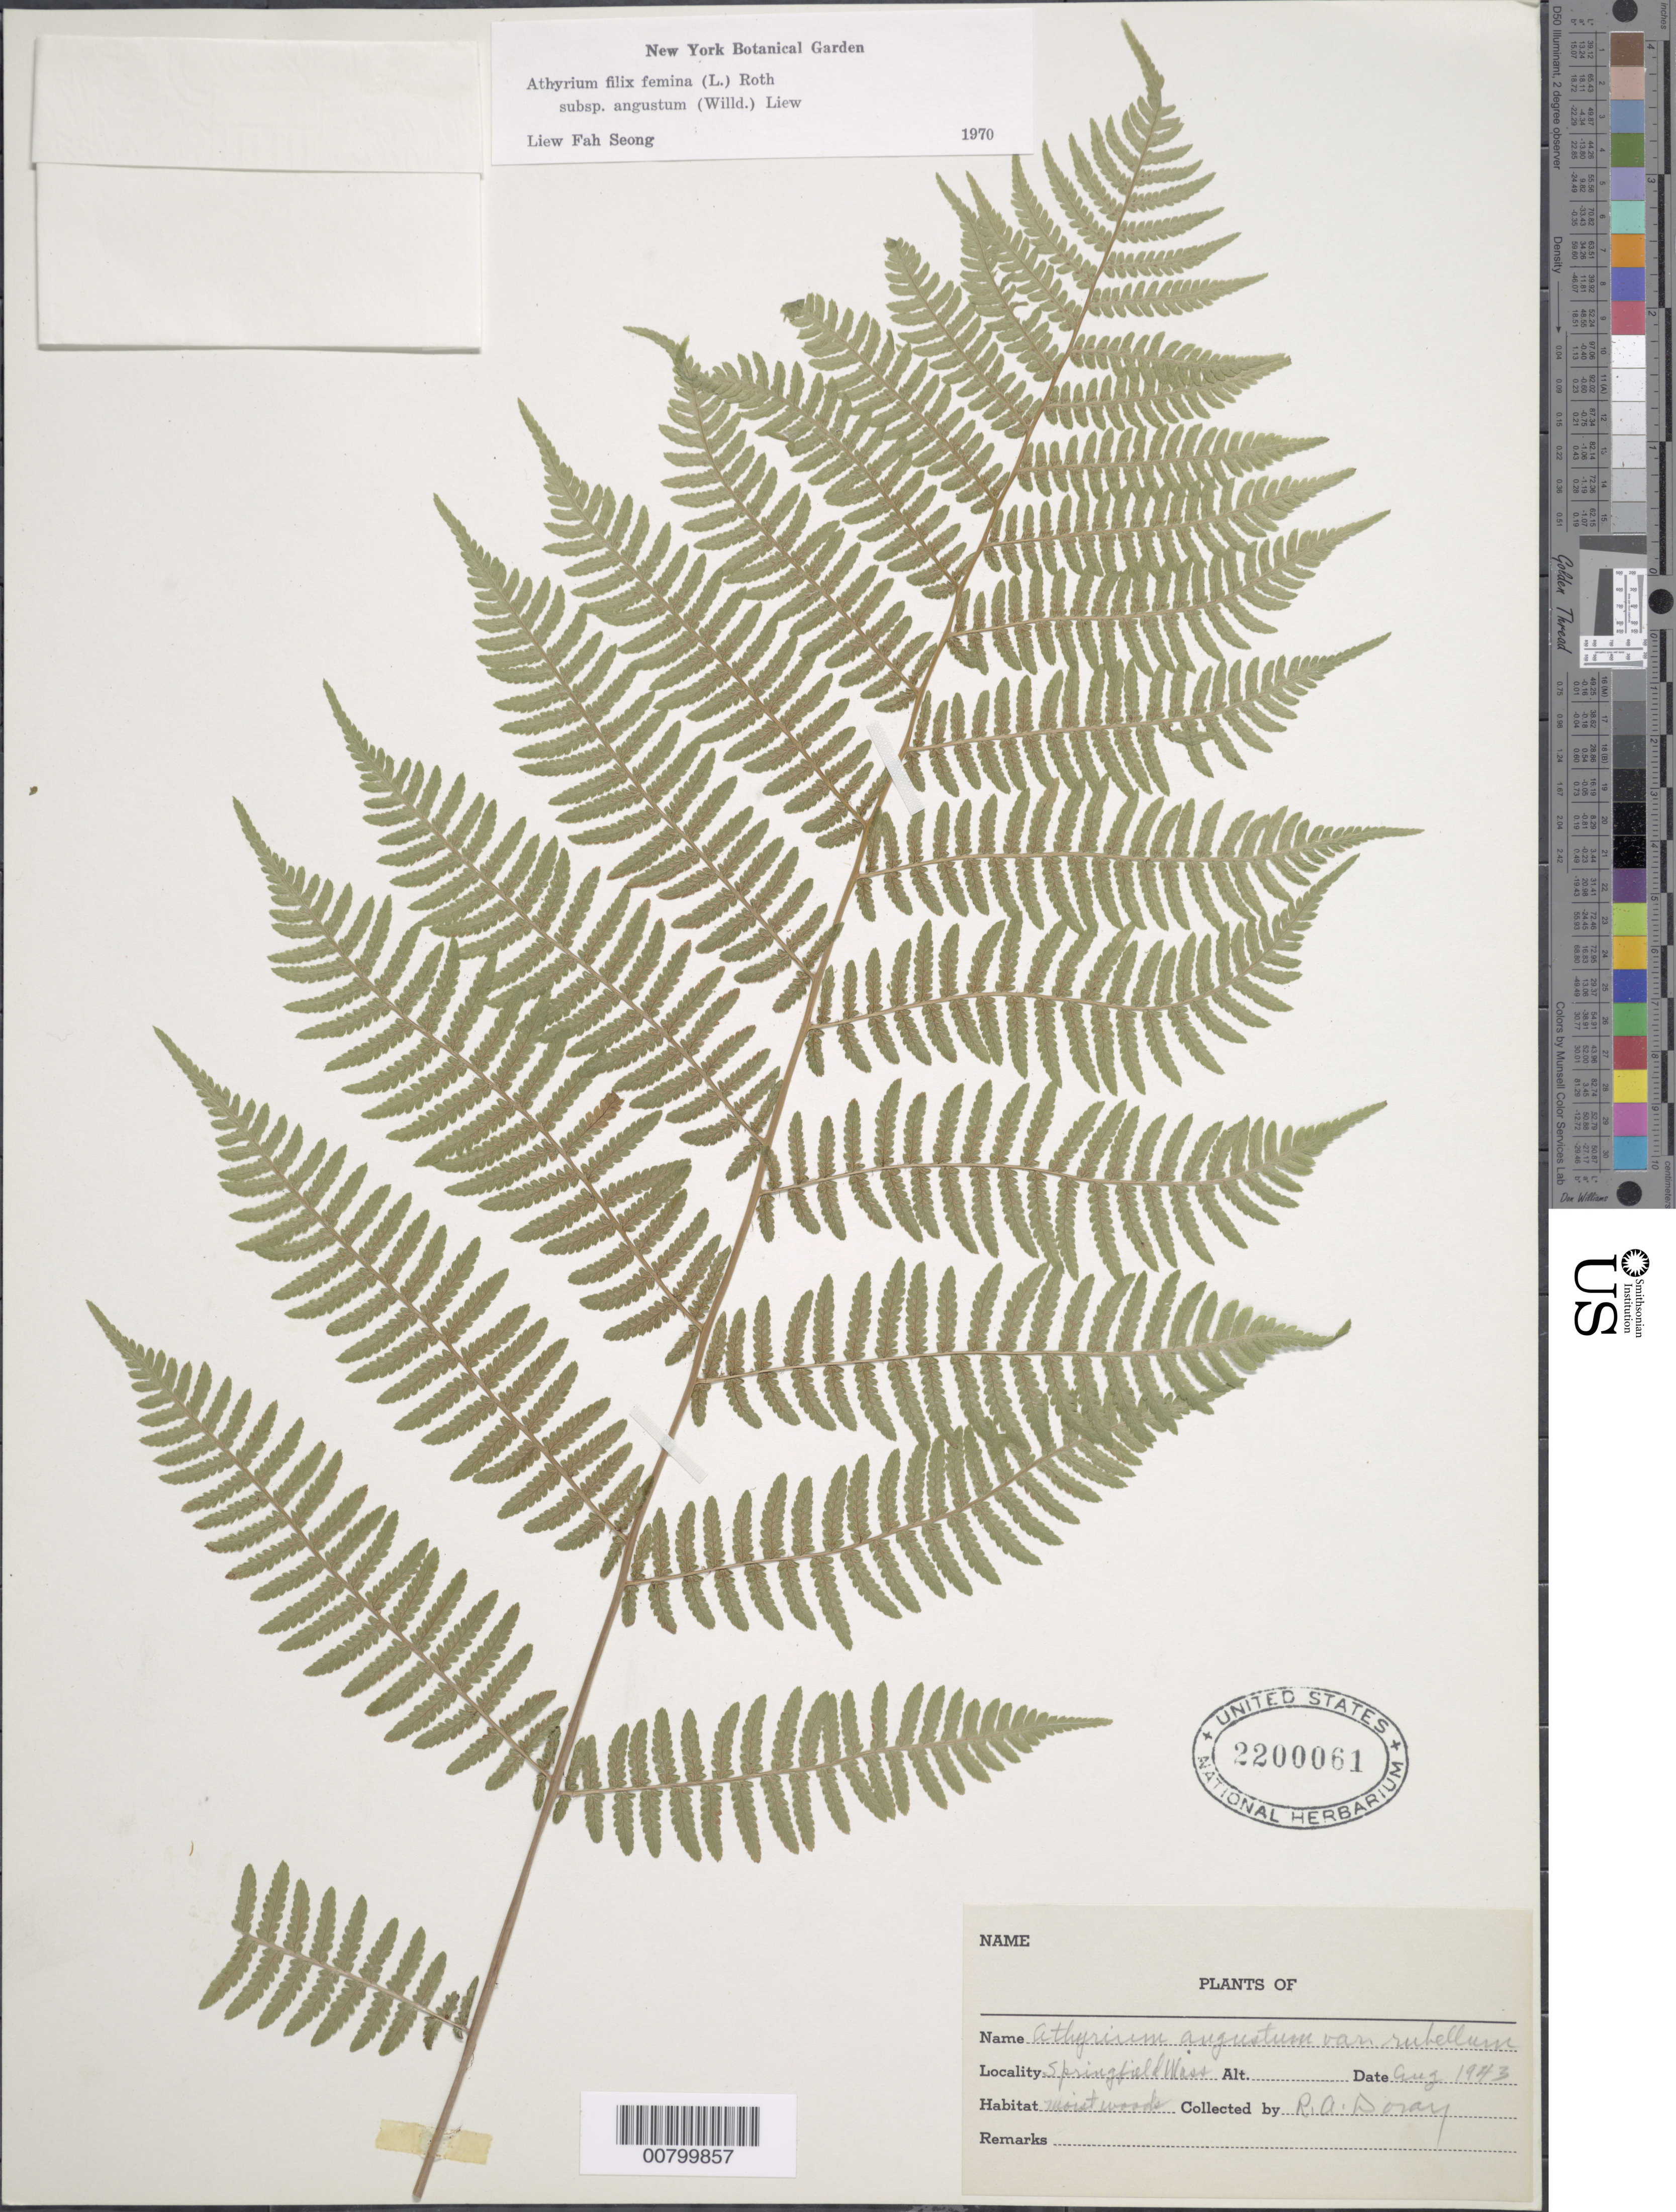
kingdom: Plantae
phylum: Tracheophyta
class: Polypodiopsida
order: Polypodiales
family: Athyriaceae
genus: Athyrium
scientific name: Athyrium filix-femina subsp. angustatum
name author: (Willd.) R.T. Clausen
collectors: R. Doray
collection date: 1943-08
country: United States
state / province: Massachusetts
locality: Springfield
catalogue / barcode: US 2200061